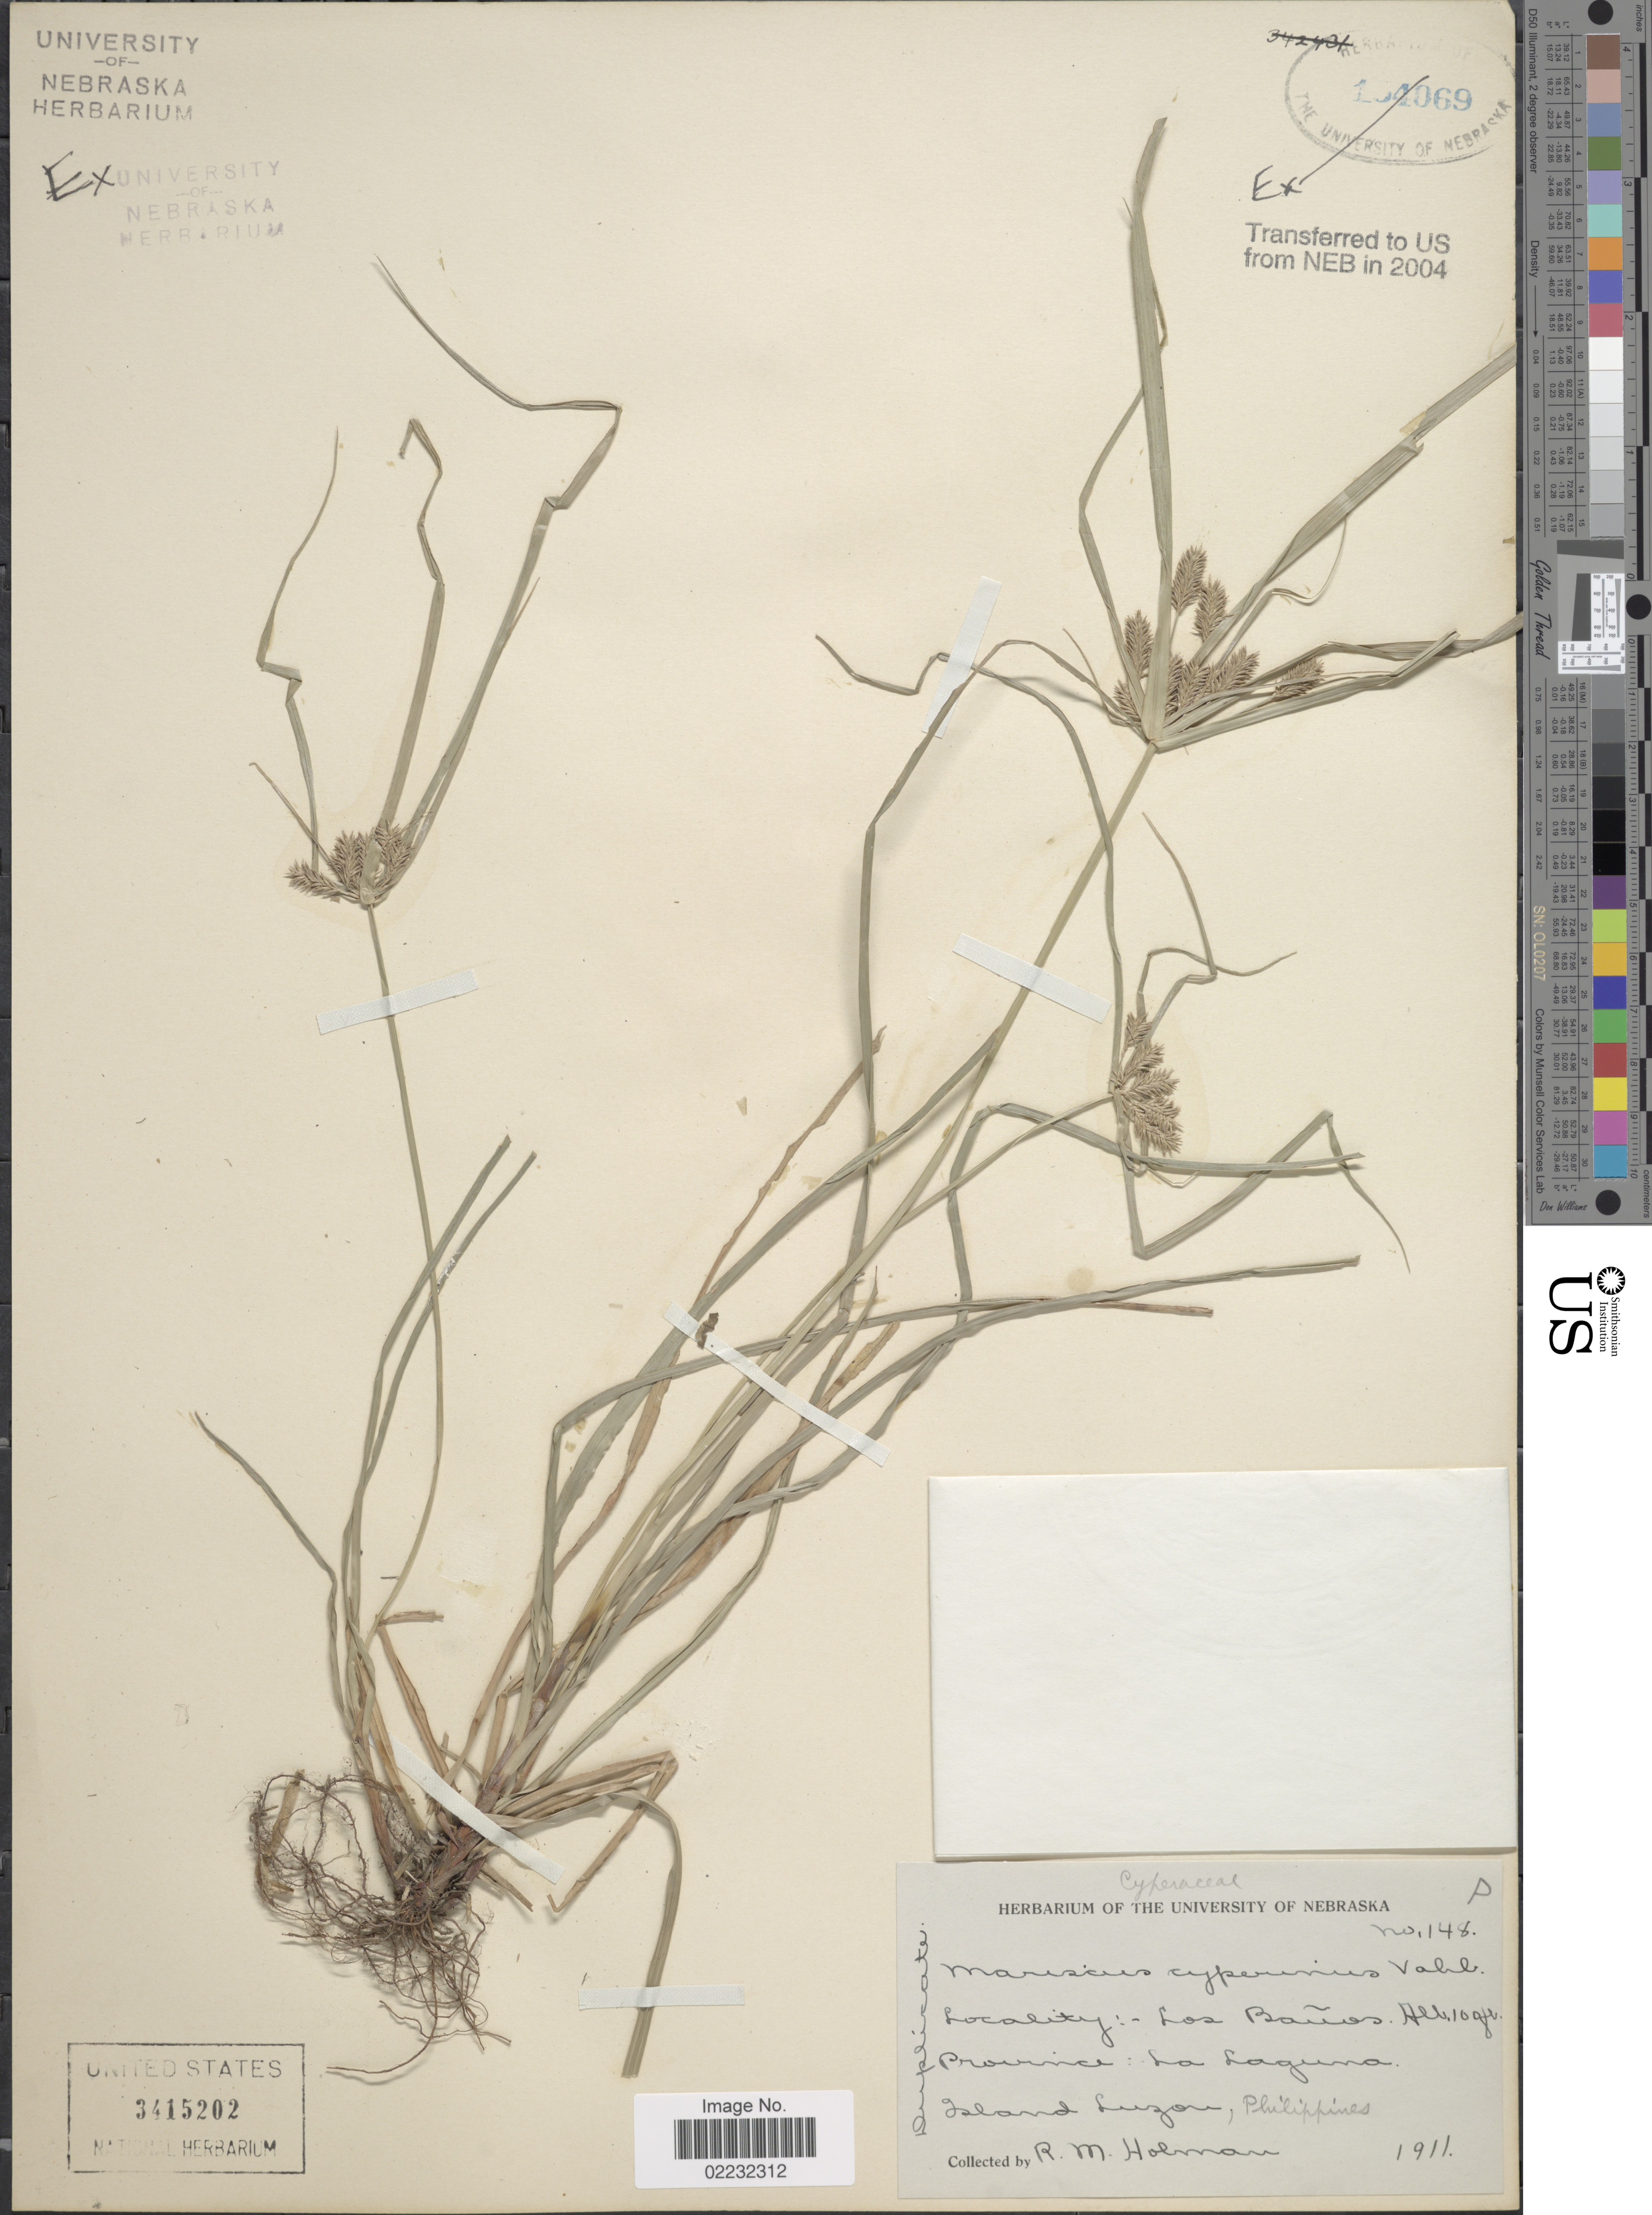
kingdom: Plantae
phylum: Tracheophyta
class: Liliopsida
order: Poales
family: Cyperaceae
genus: Cyperus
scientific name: Cyperus cyperinus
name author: (Retz.) Valck. Sur.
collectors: R. Holman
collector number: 148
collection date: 1911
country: Philippines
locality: Los Banos, Province La Laguna, Island Luzon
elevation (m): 30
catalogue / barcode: US 3415202